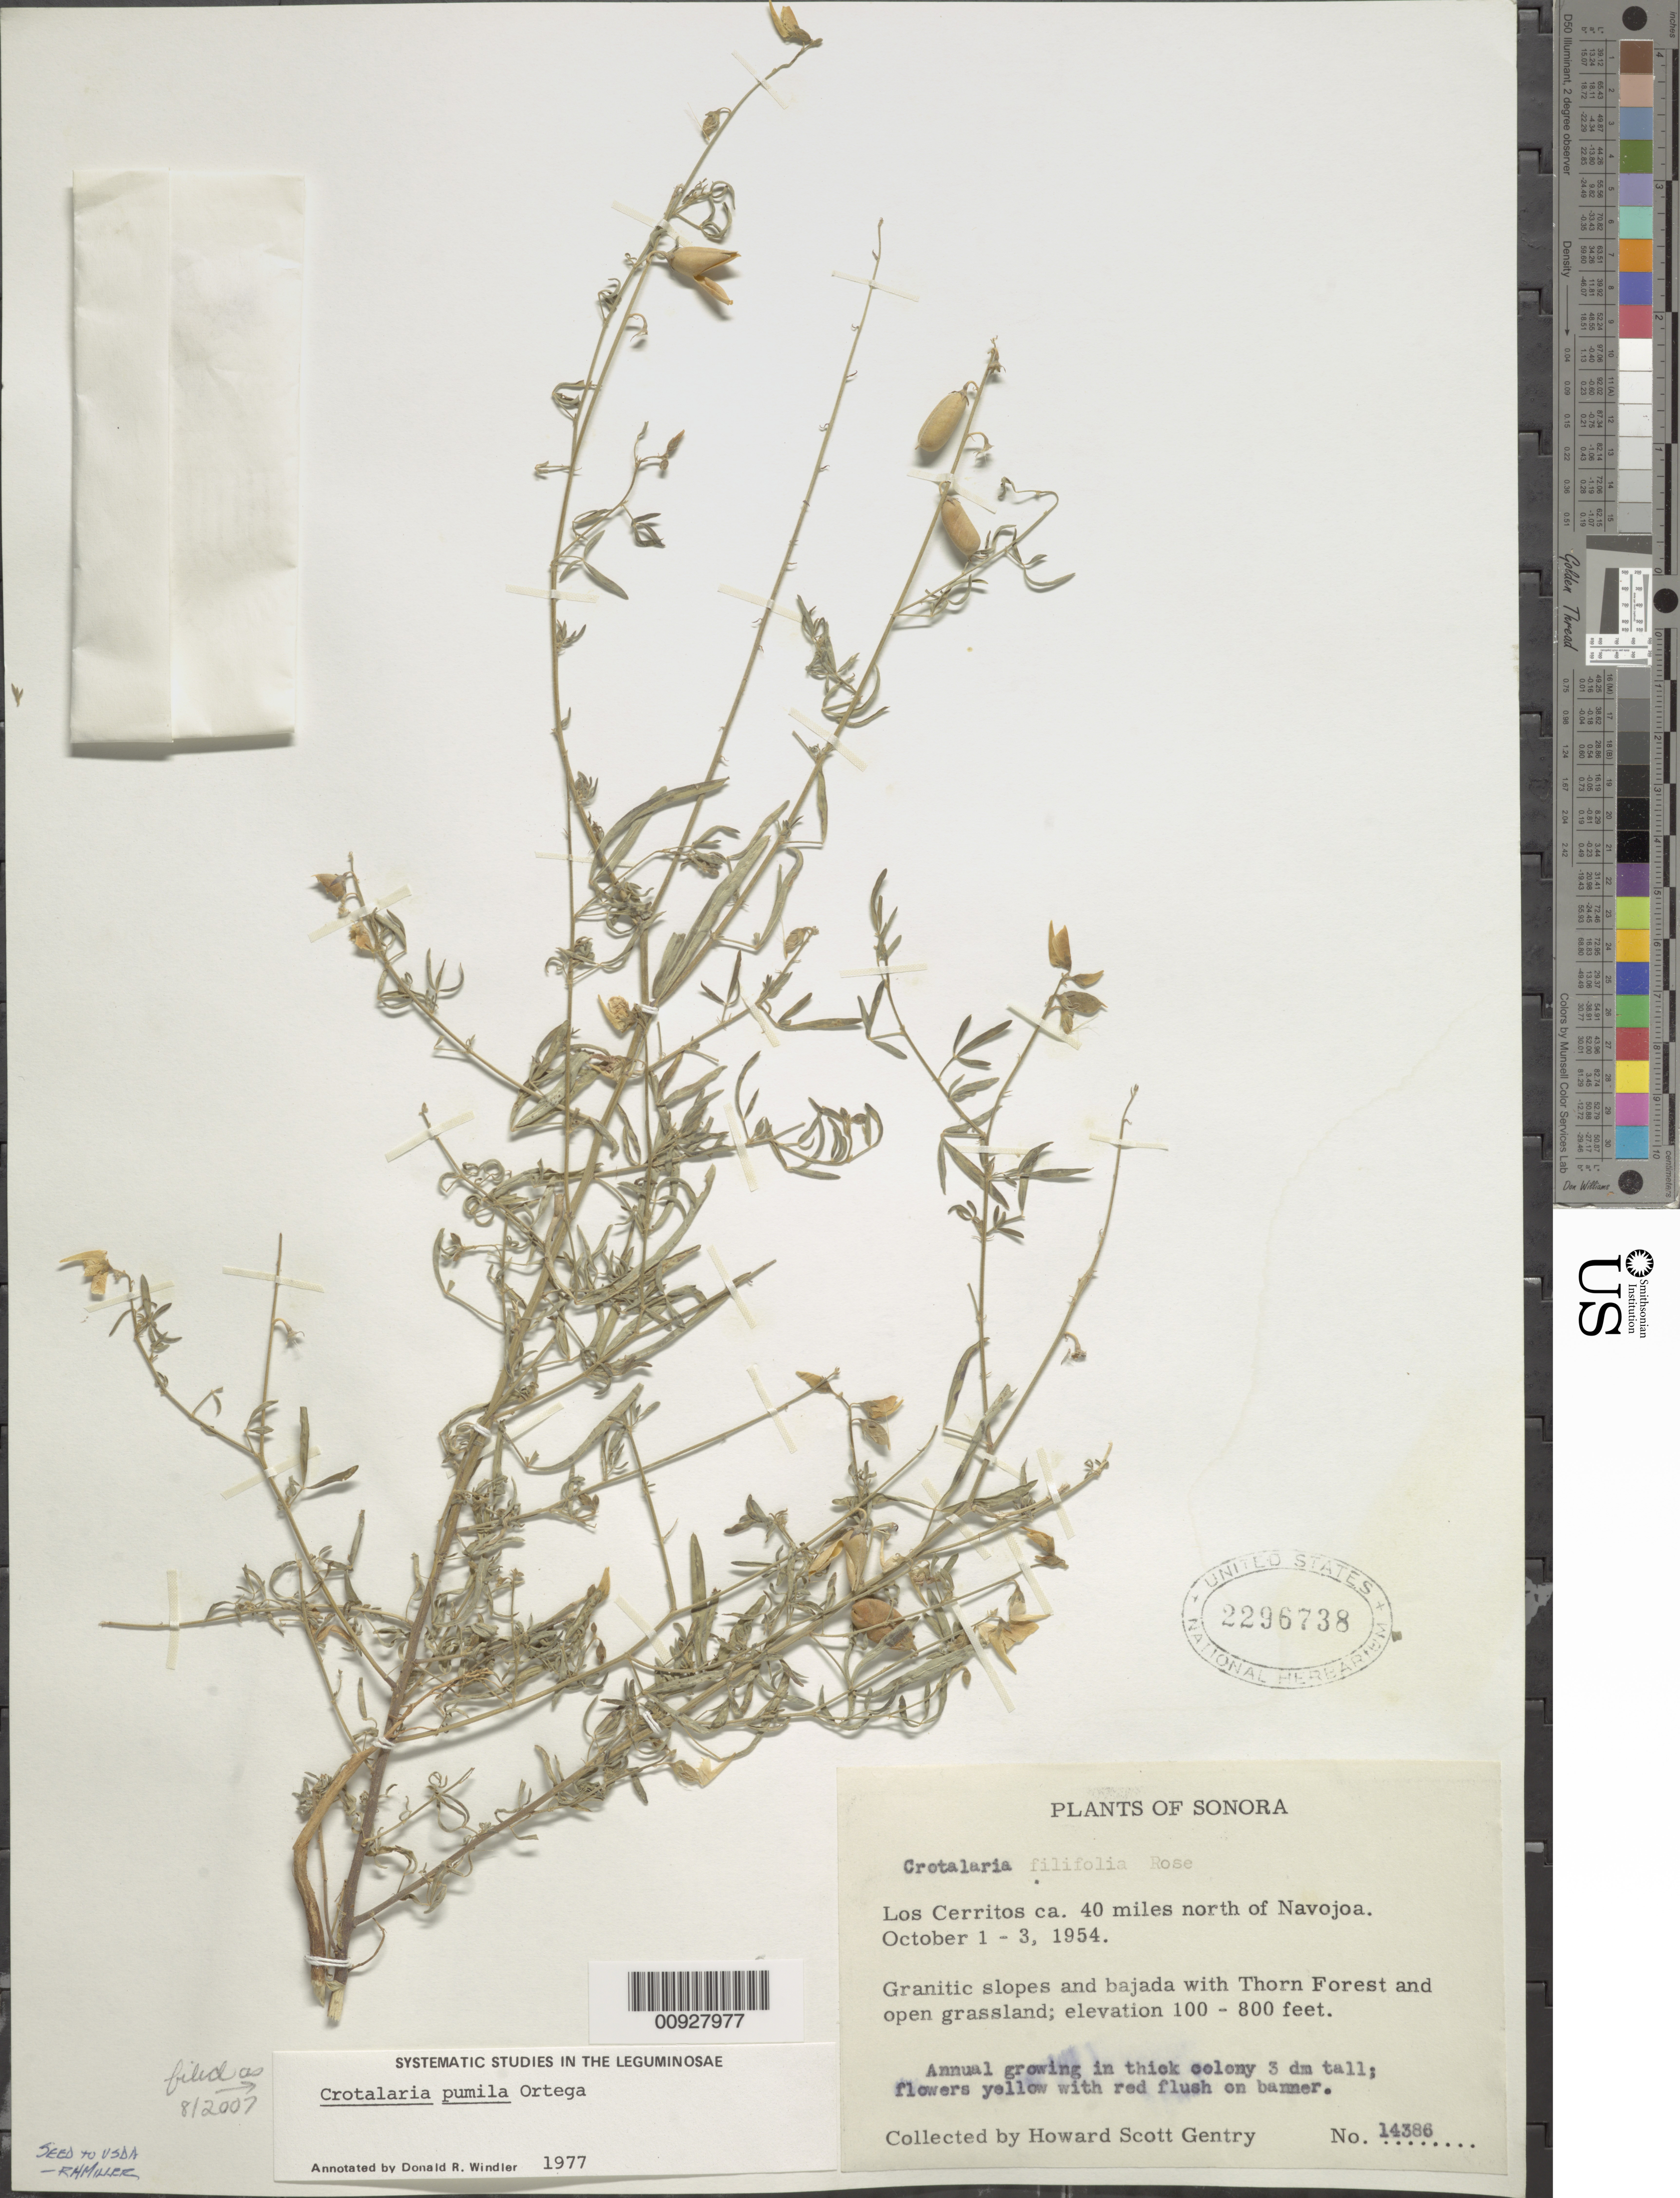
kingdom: Plantae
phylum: Tracheophyta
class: Magnoliopsida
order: Fabales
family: Fabaceae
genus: Crotalaria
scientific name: Crotalaria pumila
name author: Ortega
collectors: H. S. Gentry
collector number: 14386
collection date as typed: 01 Oct 1954 to 03 Oct 1954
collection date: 1954-10-01/1954-10-03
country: Mexico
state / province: Sonora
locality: Los Cerritos ca. 40 miles north of Navojoa.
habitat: Granitic slopes and bajada with Thorn Forest and open grassland.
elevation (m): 30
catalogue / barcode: US 2296738